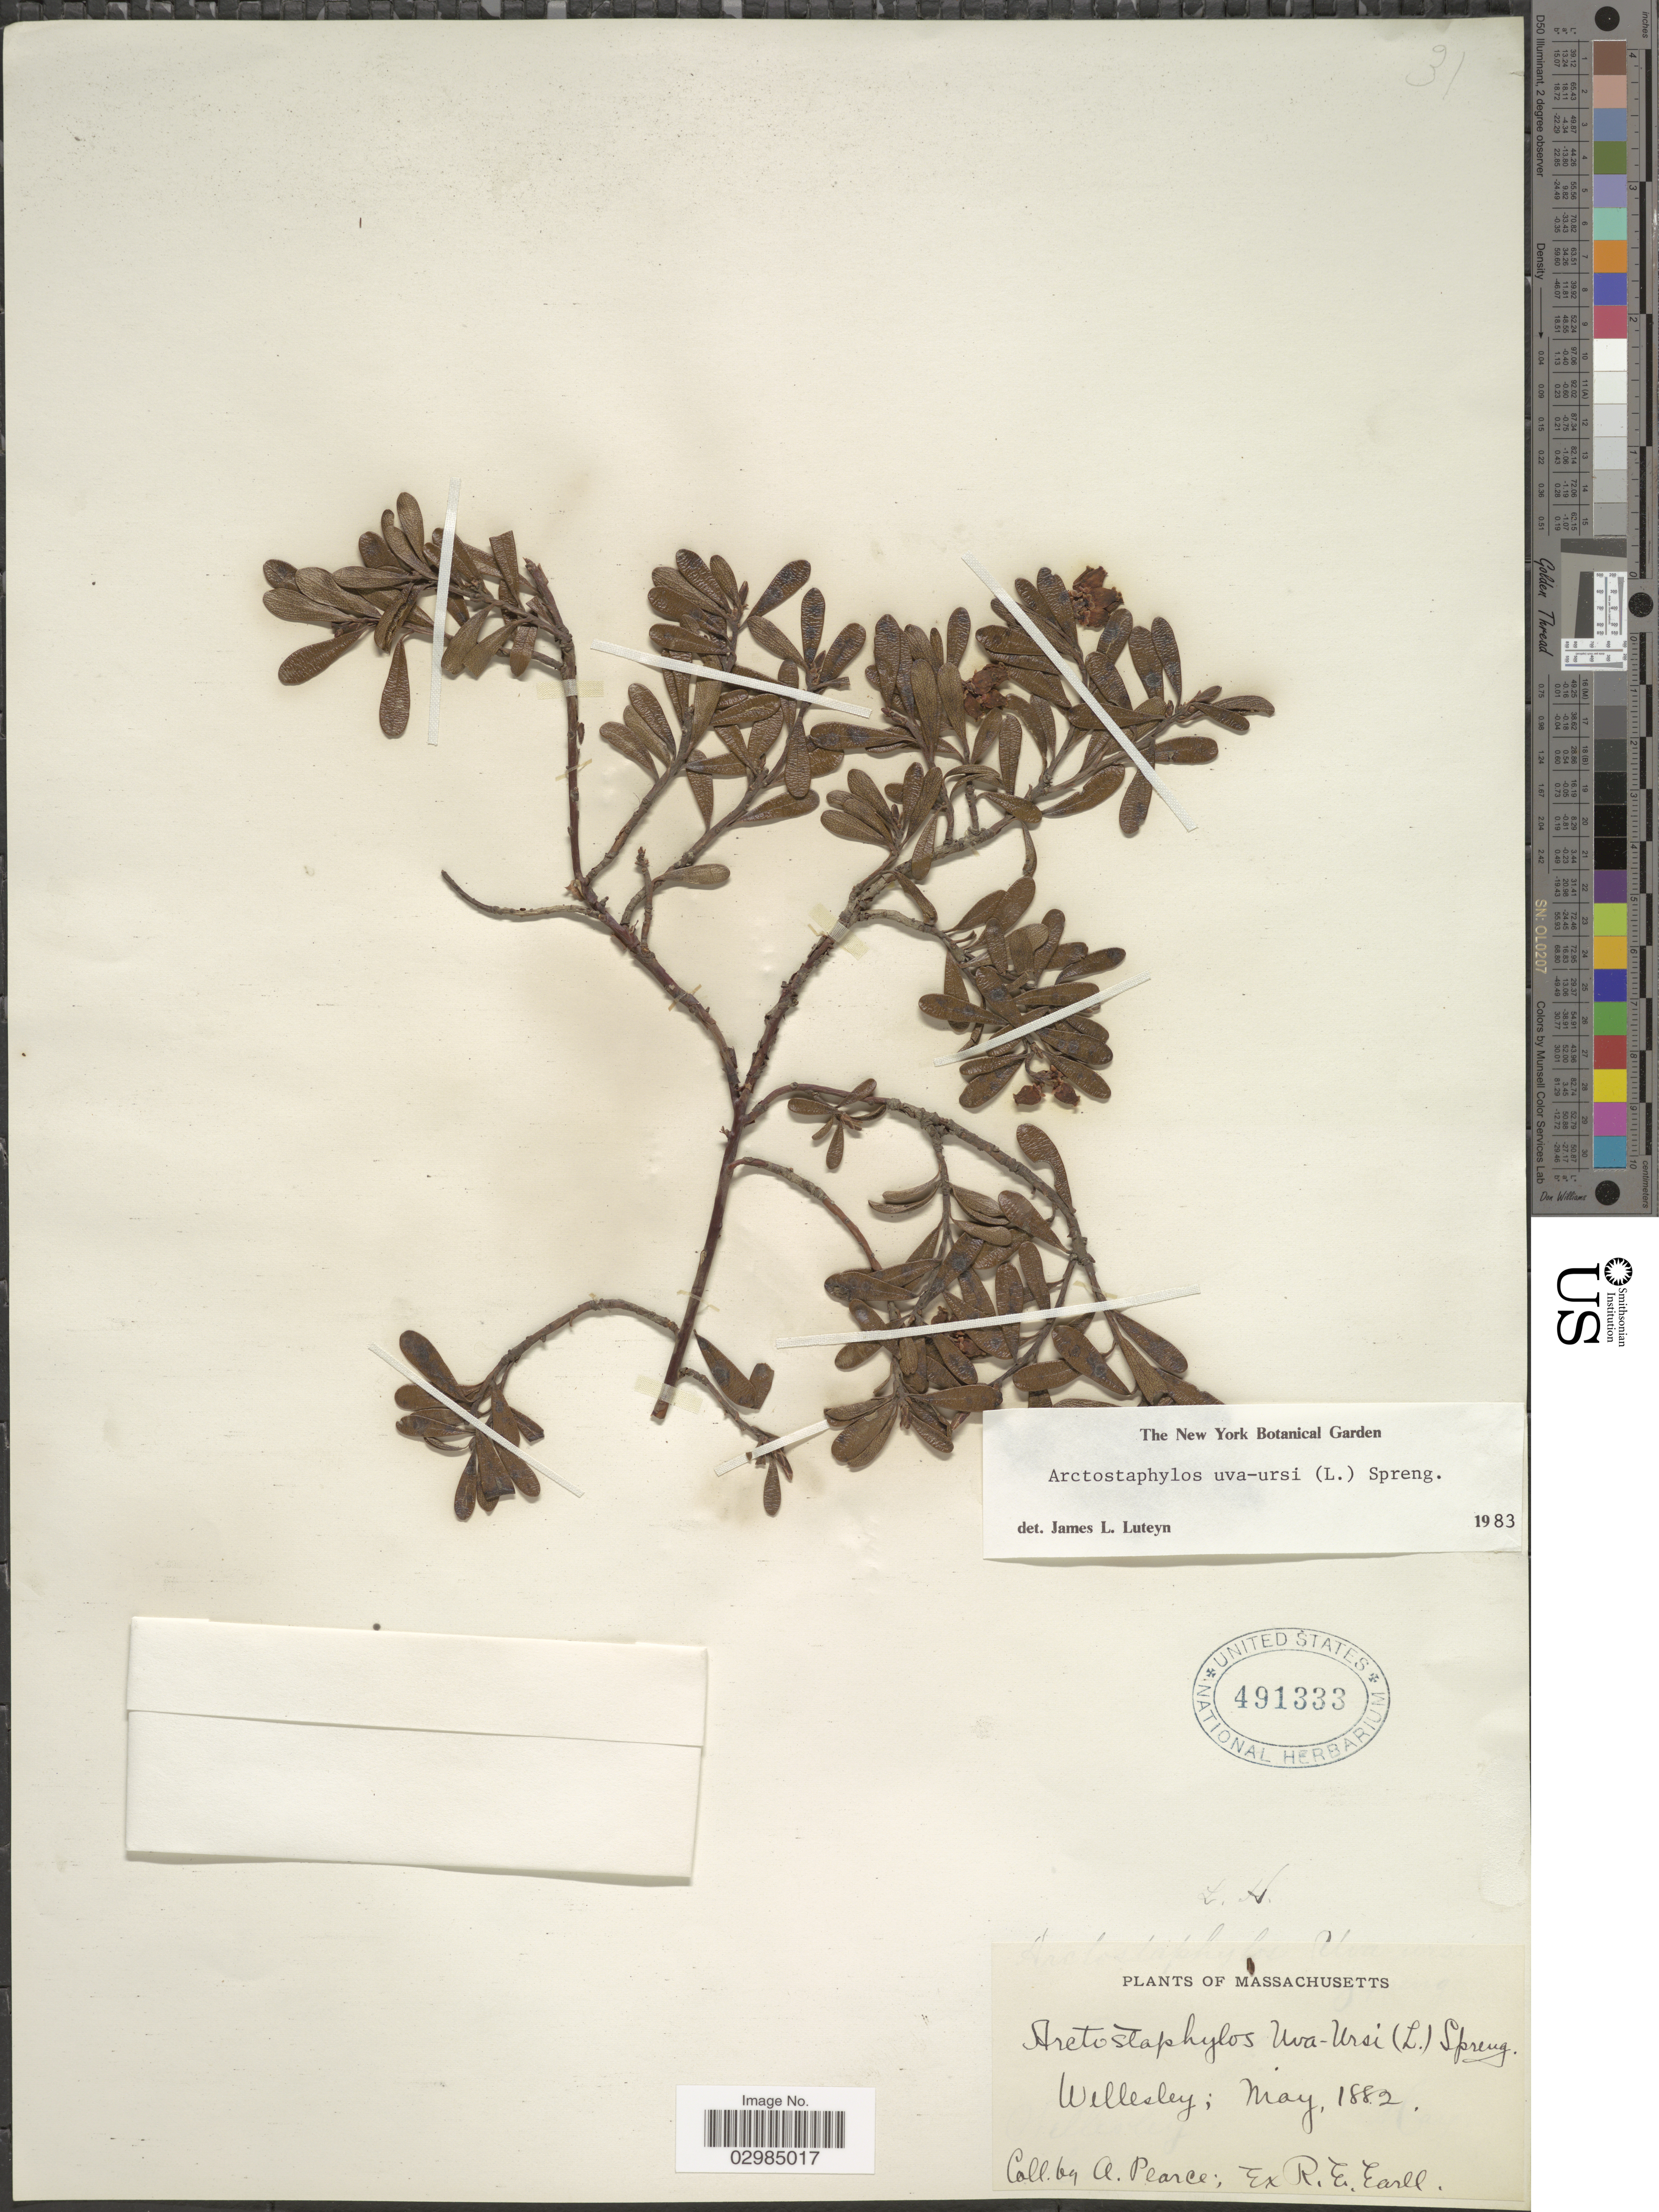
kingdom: Plantae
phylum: Tracheophyta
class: Magnoliopsida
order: Ericales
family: Ericaceae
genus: Arctostaphylos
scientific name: Arctostaphylos uva-ursi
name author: (L.) Spreng.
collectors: A. Pearce & R. Earll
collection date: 1882-05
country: United States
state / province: Massachusetts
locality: Wellesley.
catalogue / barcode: US 491333